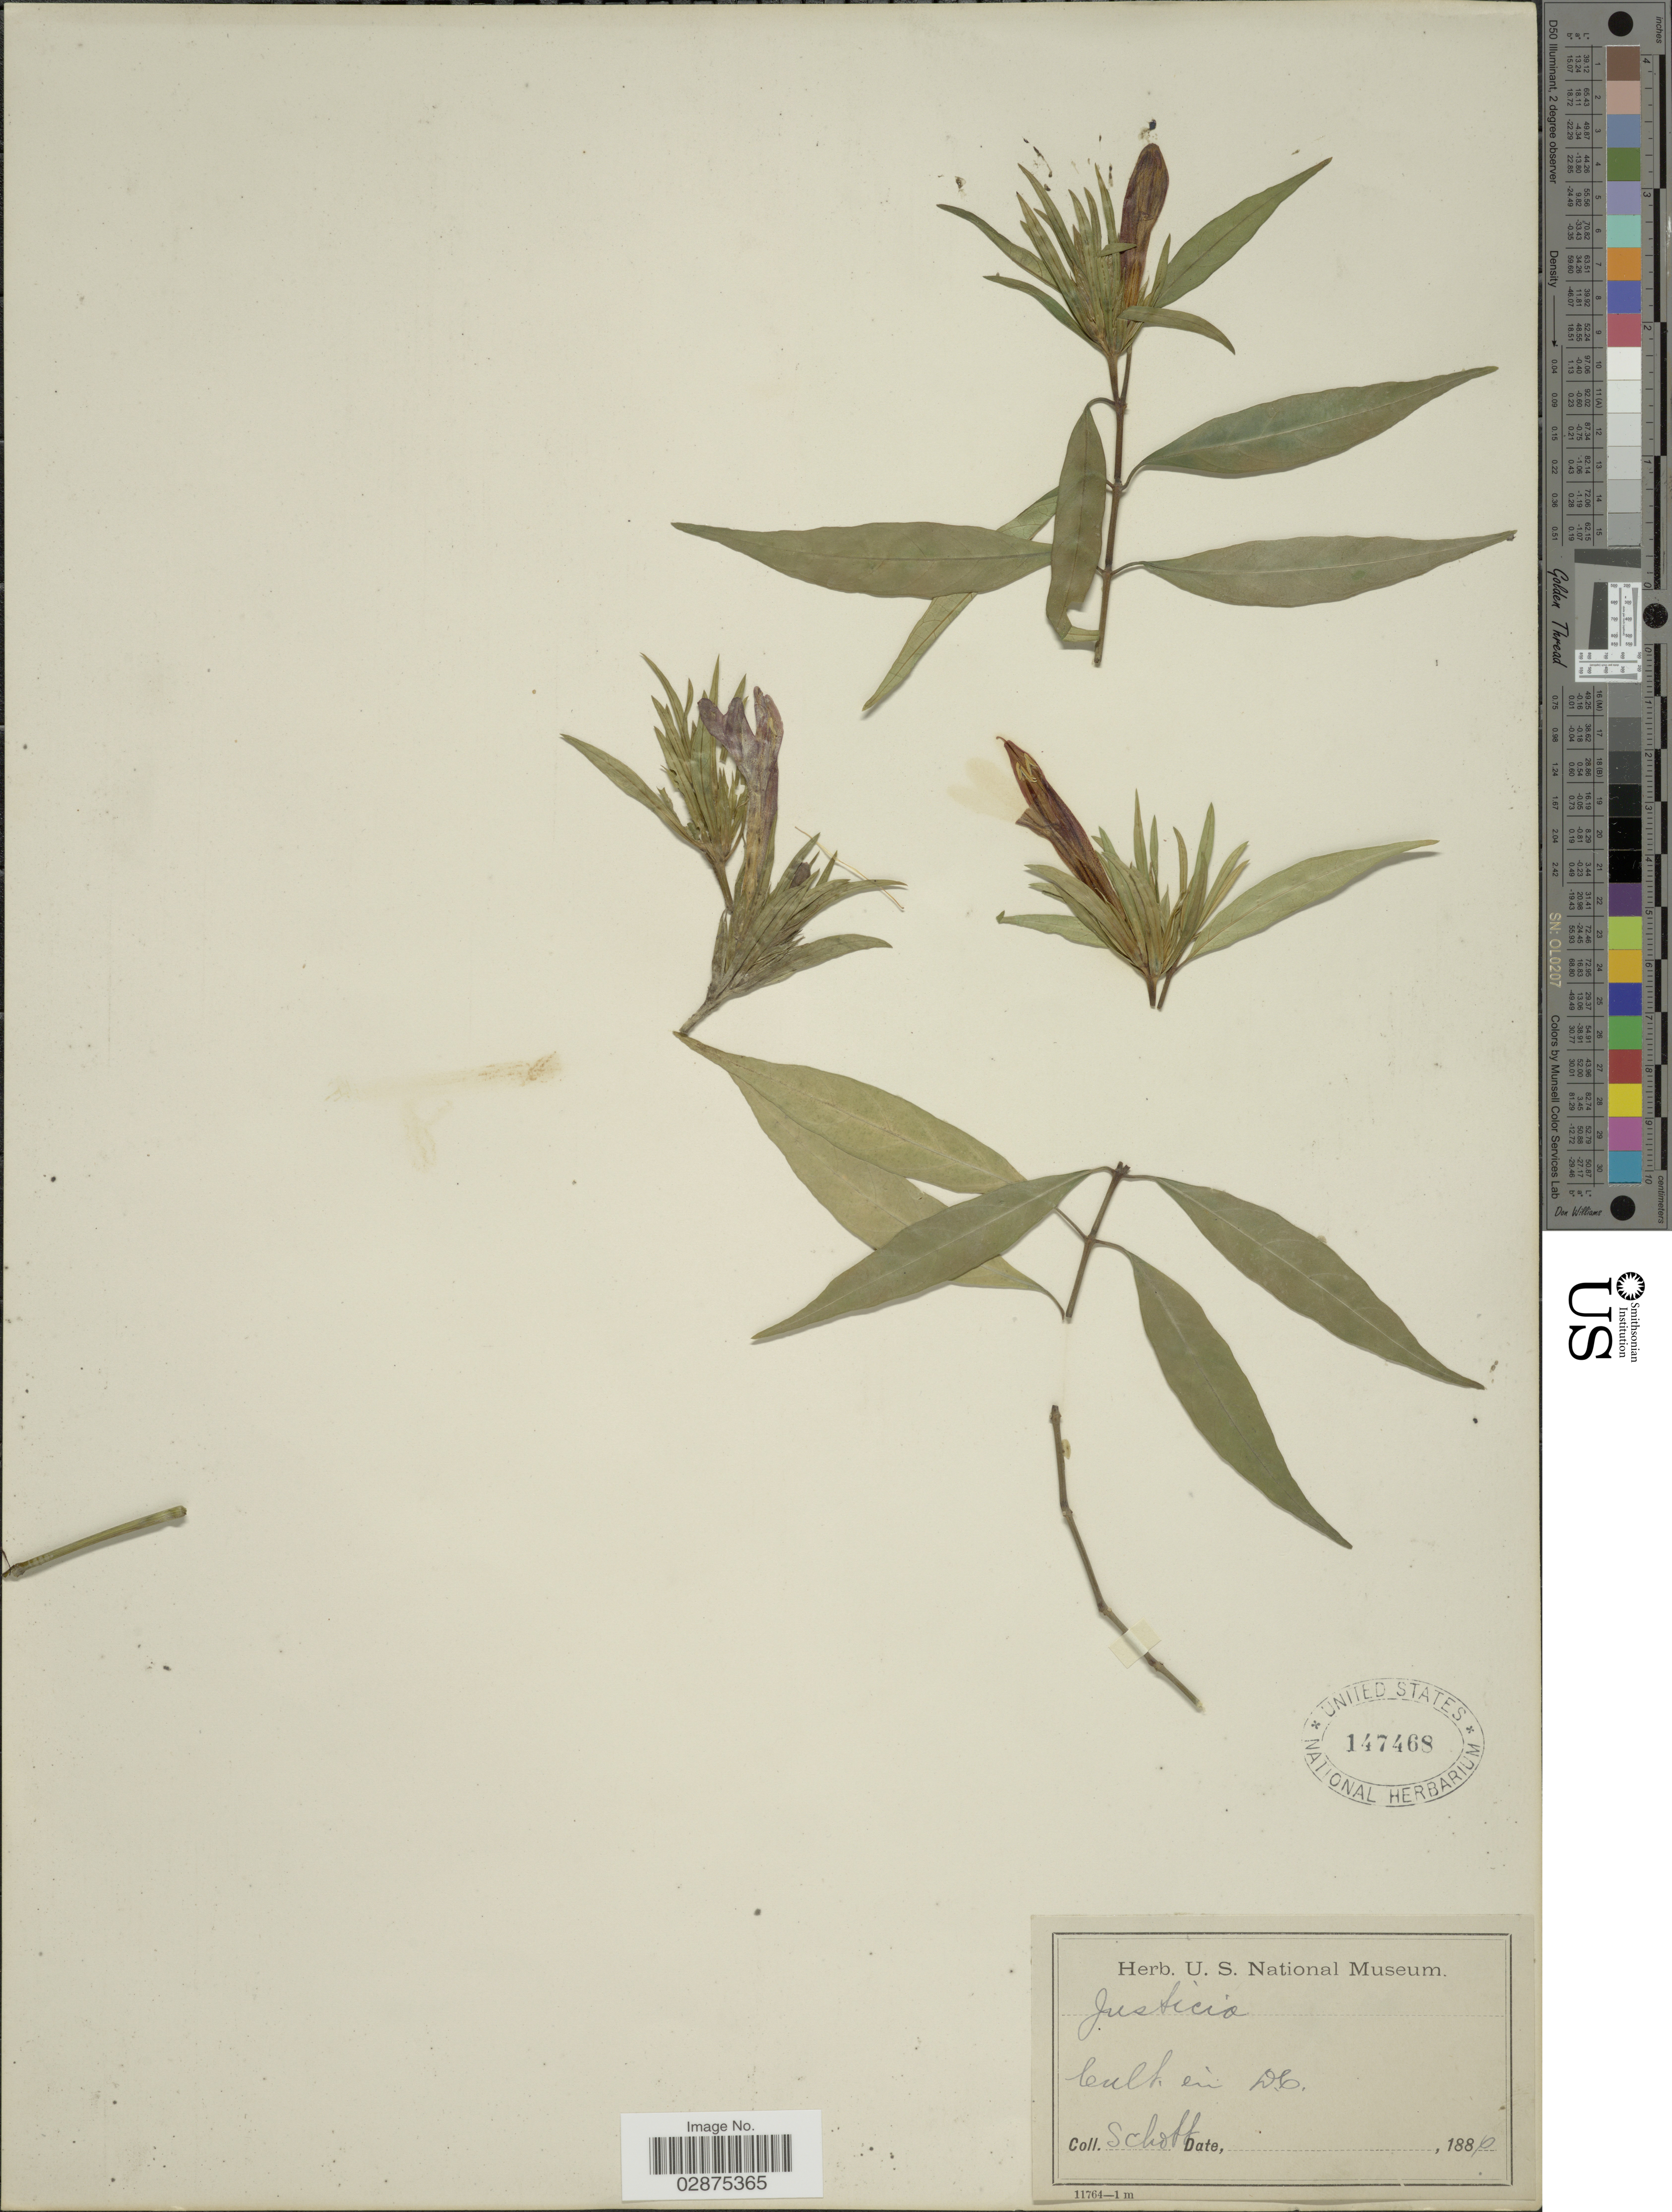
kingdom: Plantae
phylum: Tracheophyta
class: Magnoliopsida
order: Lamiales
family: Acanthaceae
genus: Justicia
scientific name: Justicia splendens cv.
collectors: Schott, --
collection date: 1886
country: United States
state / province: District of Columbia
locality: Cult. in D.C.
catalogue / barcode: US 147468